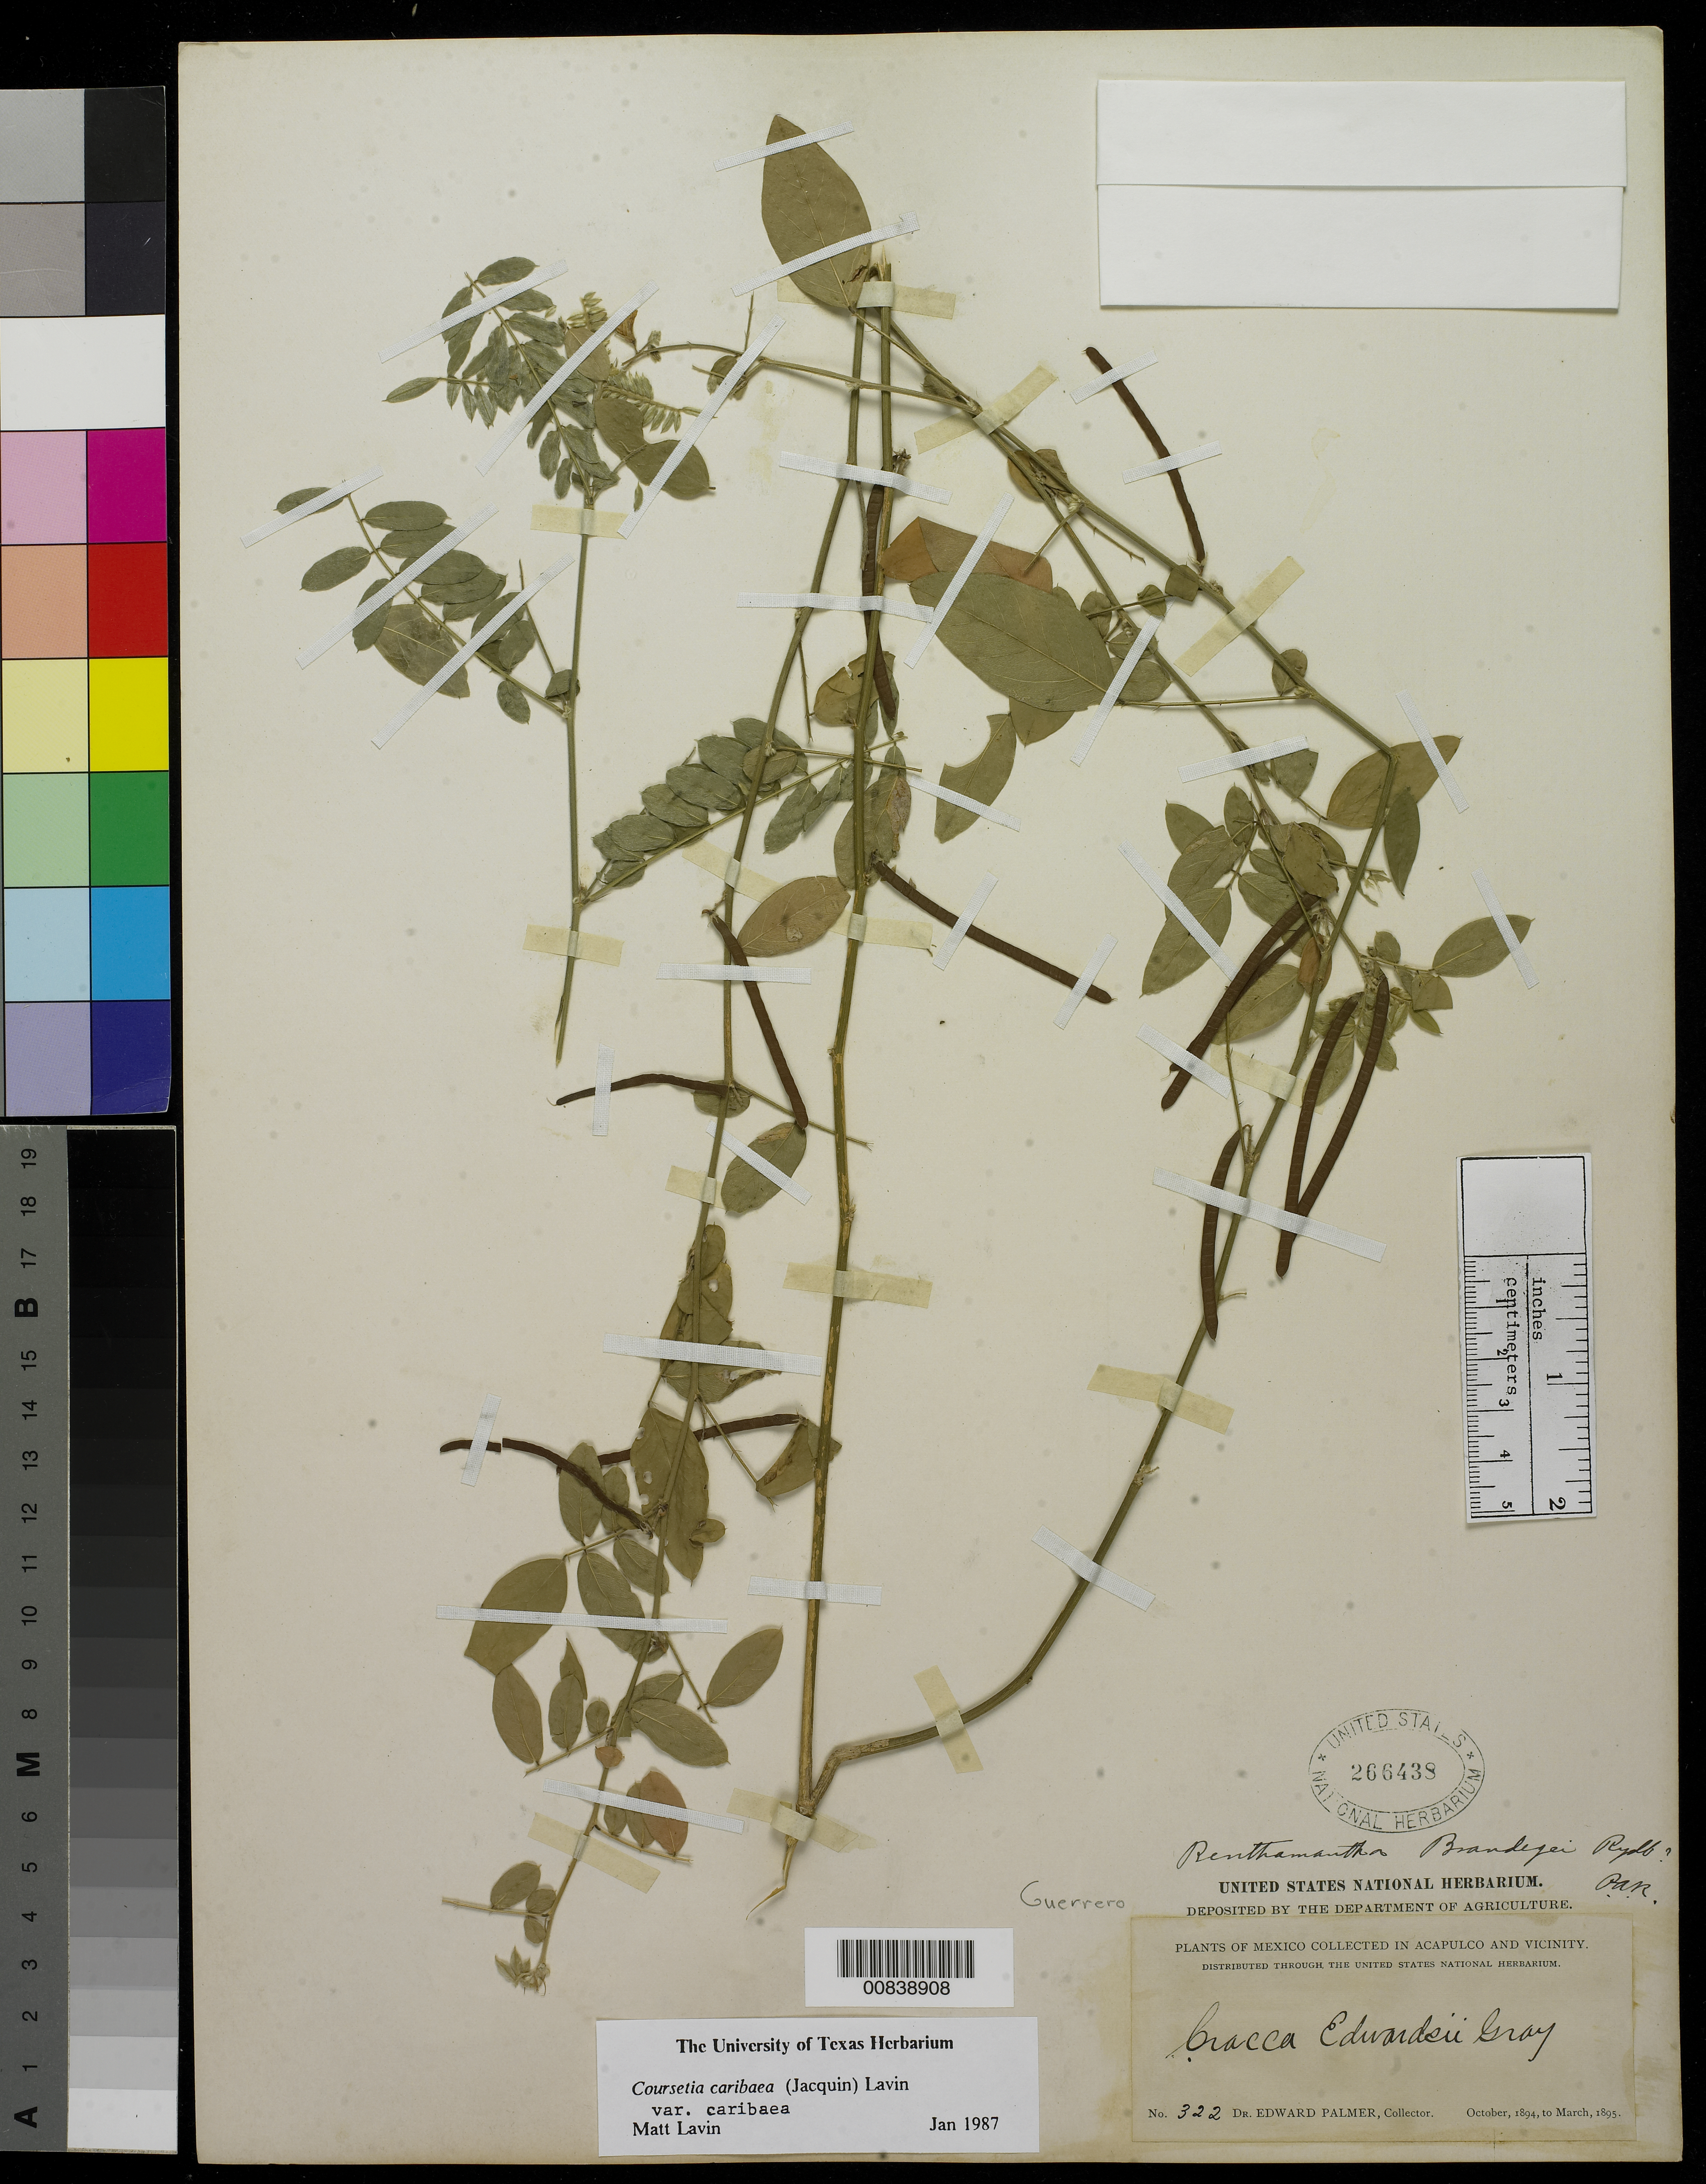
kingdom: Plantae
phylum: Tracheophyta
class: Magnoliopsida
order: Fabales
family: Fabaceae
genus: Coursetia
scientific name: Coursetia caribaea var. caribaea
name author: (Jacq.) Lavin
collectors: E. Palmer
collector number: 322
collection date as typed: Oct 1894 to -- Mar 1895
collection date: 1894-10/1895-03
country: Mexico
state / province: Guerrero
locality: Acapulco, Guerrero and vicinity.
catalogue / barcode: US 266438